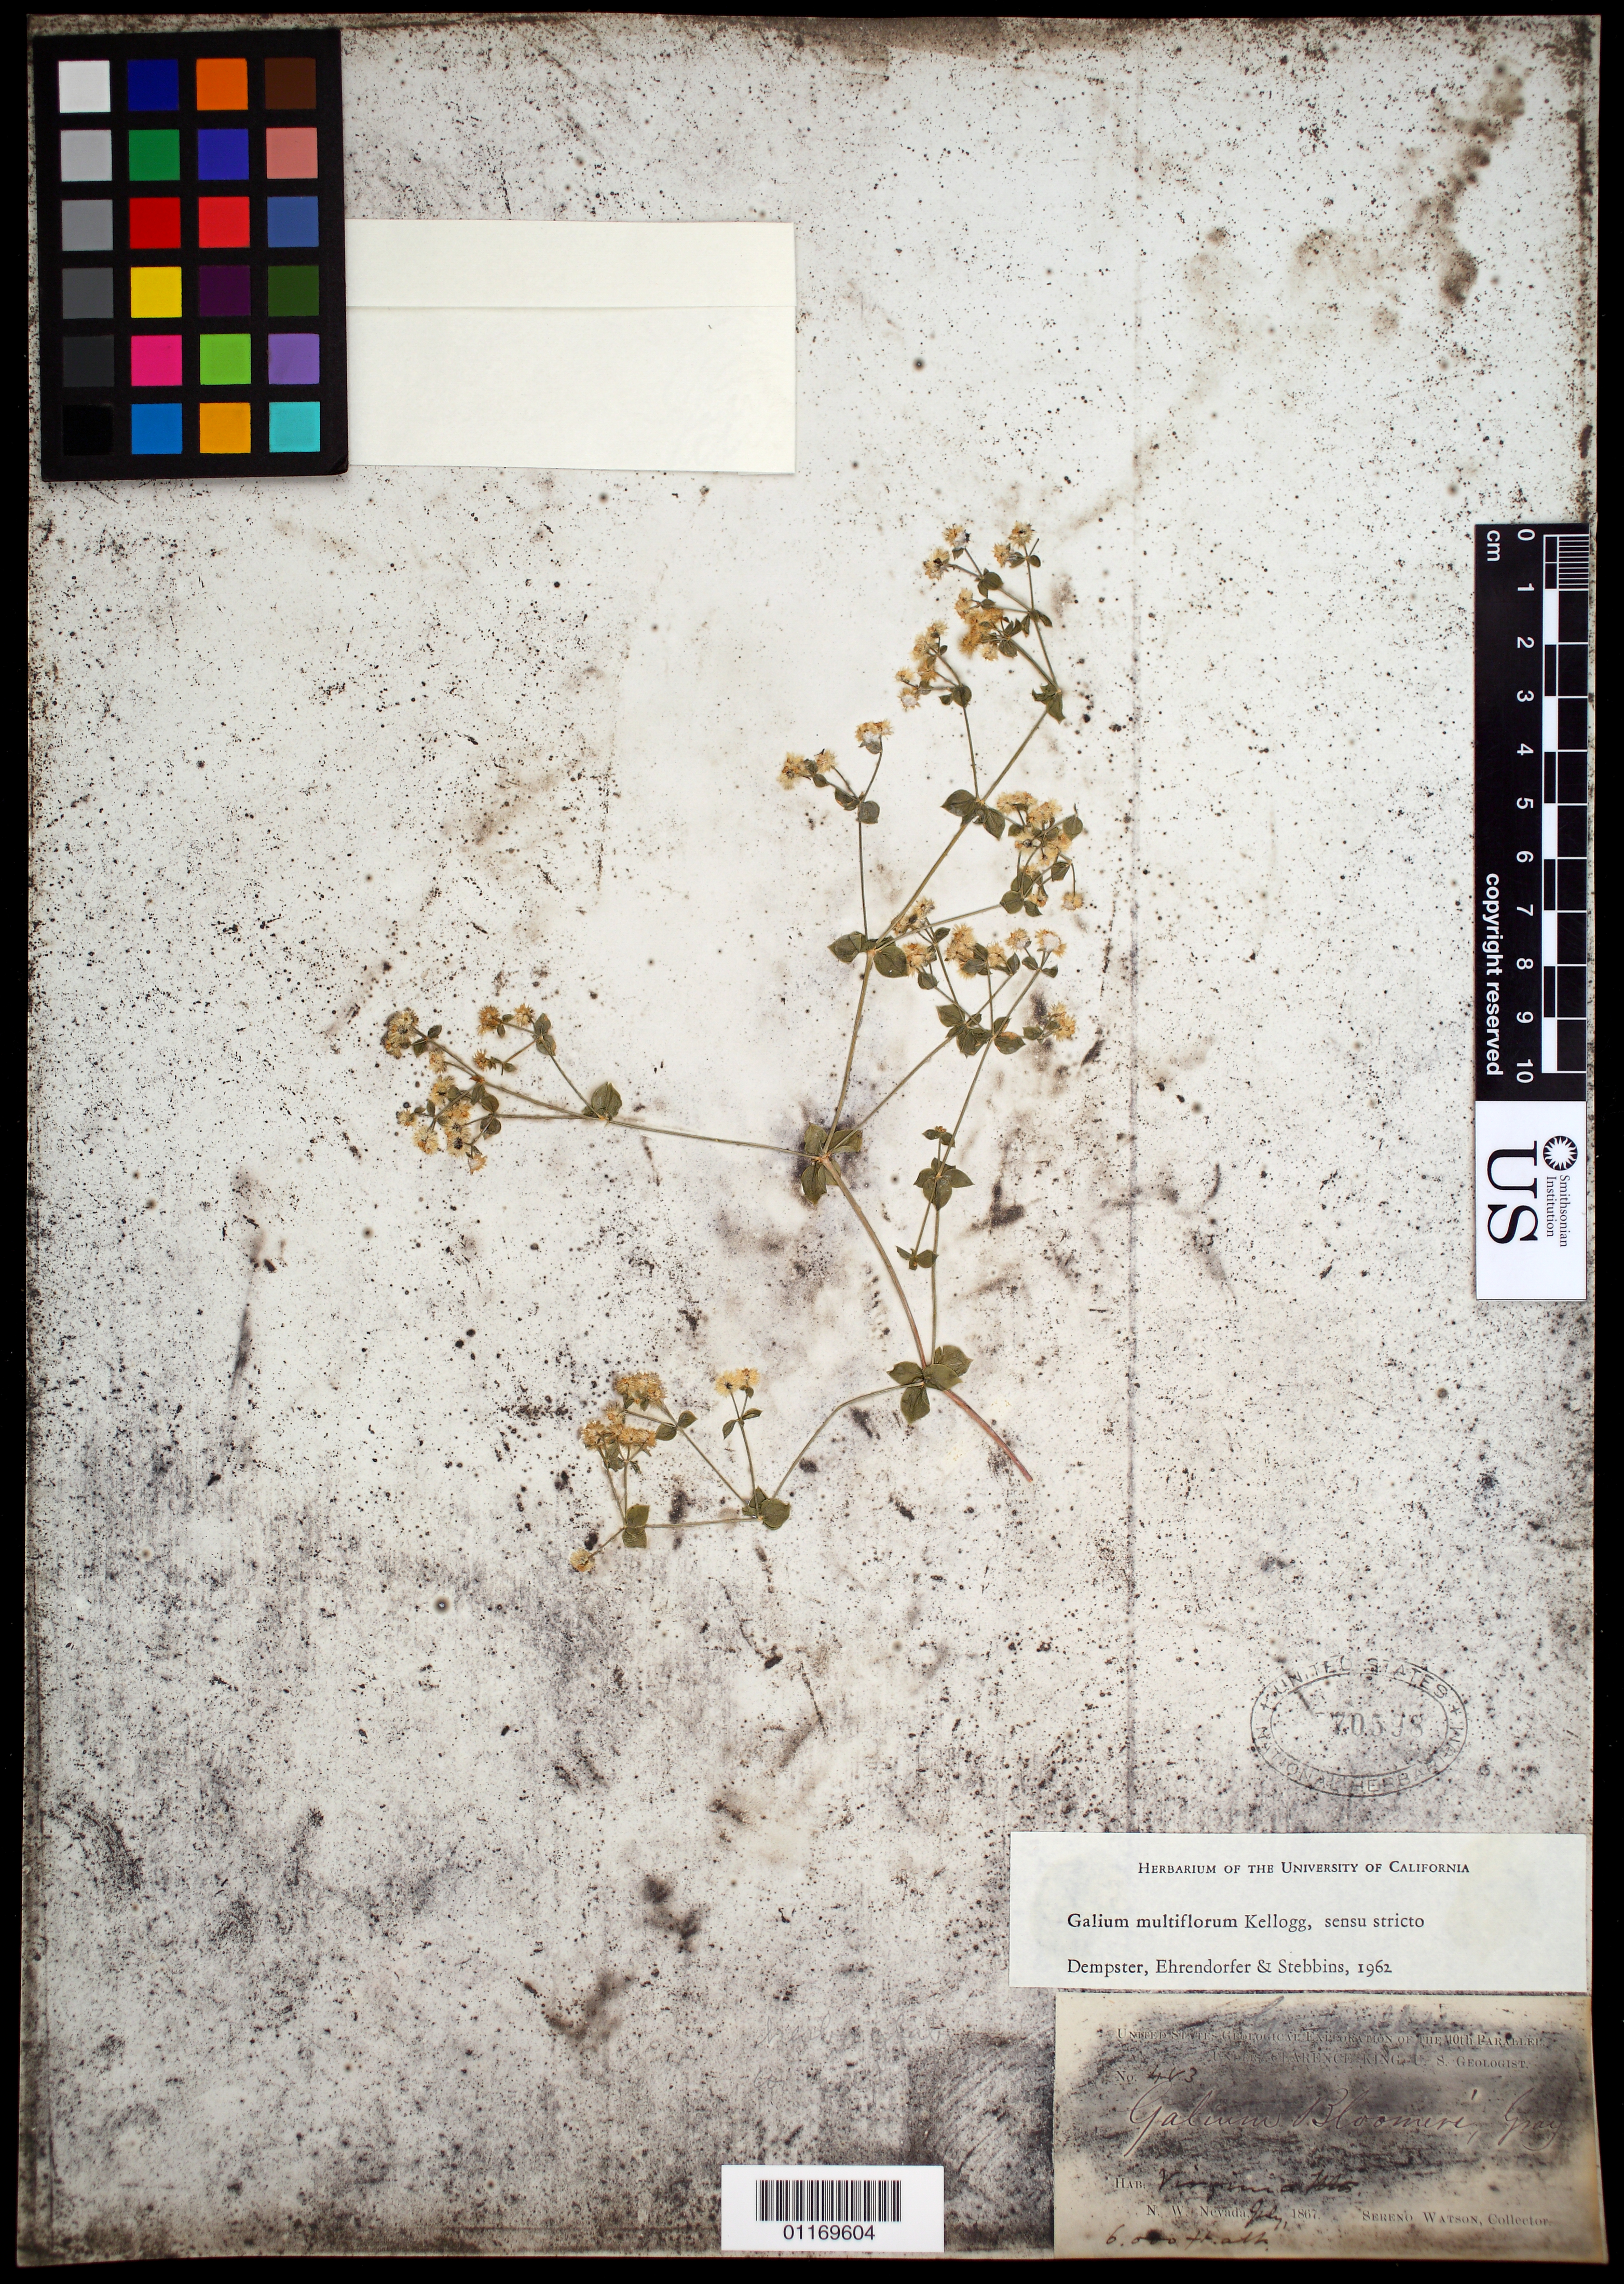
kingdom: Plantae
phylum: Tracheophyta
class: Magnoliopsida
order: Gentianales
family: Rubiaceae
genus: Galium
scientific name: Galium multiflorum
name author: Kellogg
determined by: Dempster, L. T.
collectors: S. Watson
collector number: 483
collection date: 1867-07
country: United States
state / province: Nevada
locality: Virginia Mts.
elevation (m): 1829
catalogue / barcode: US 70598